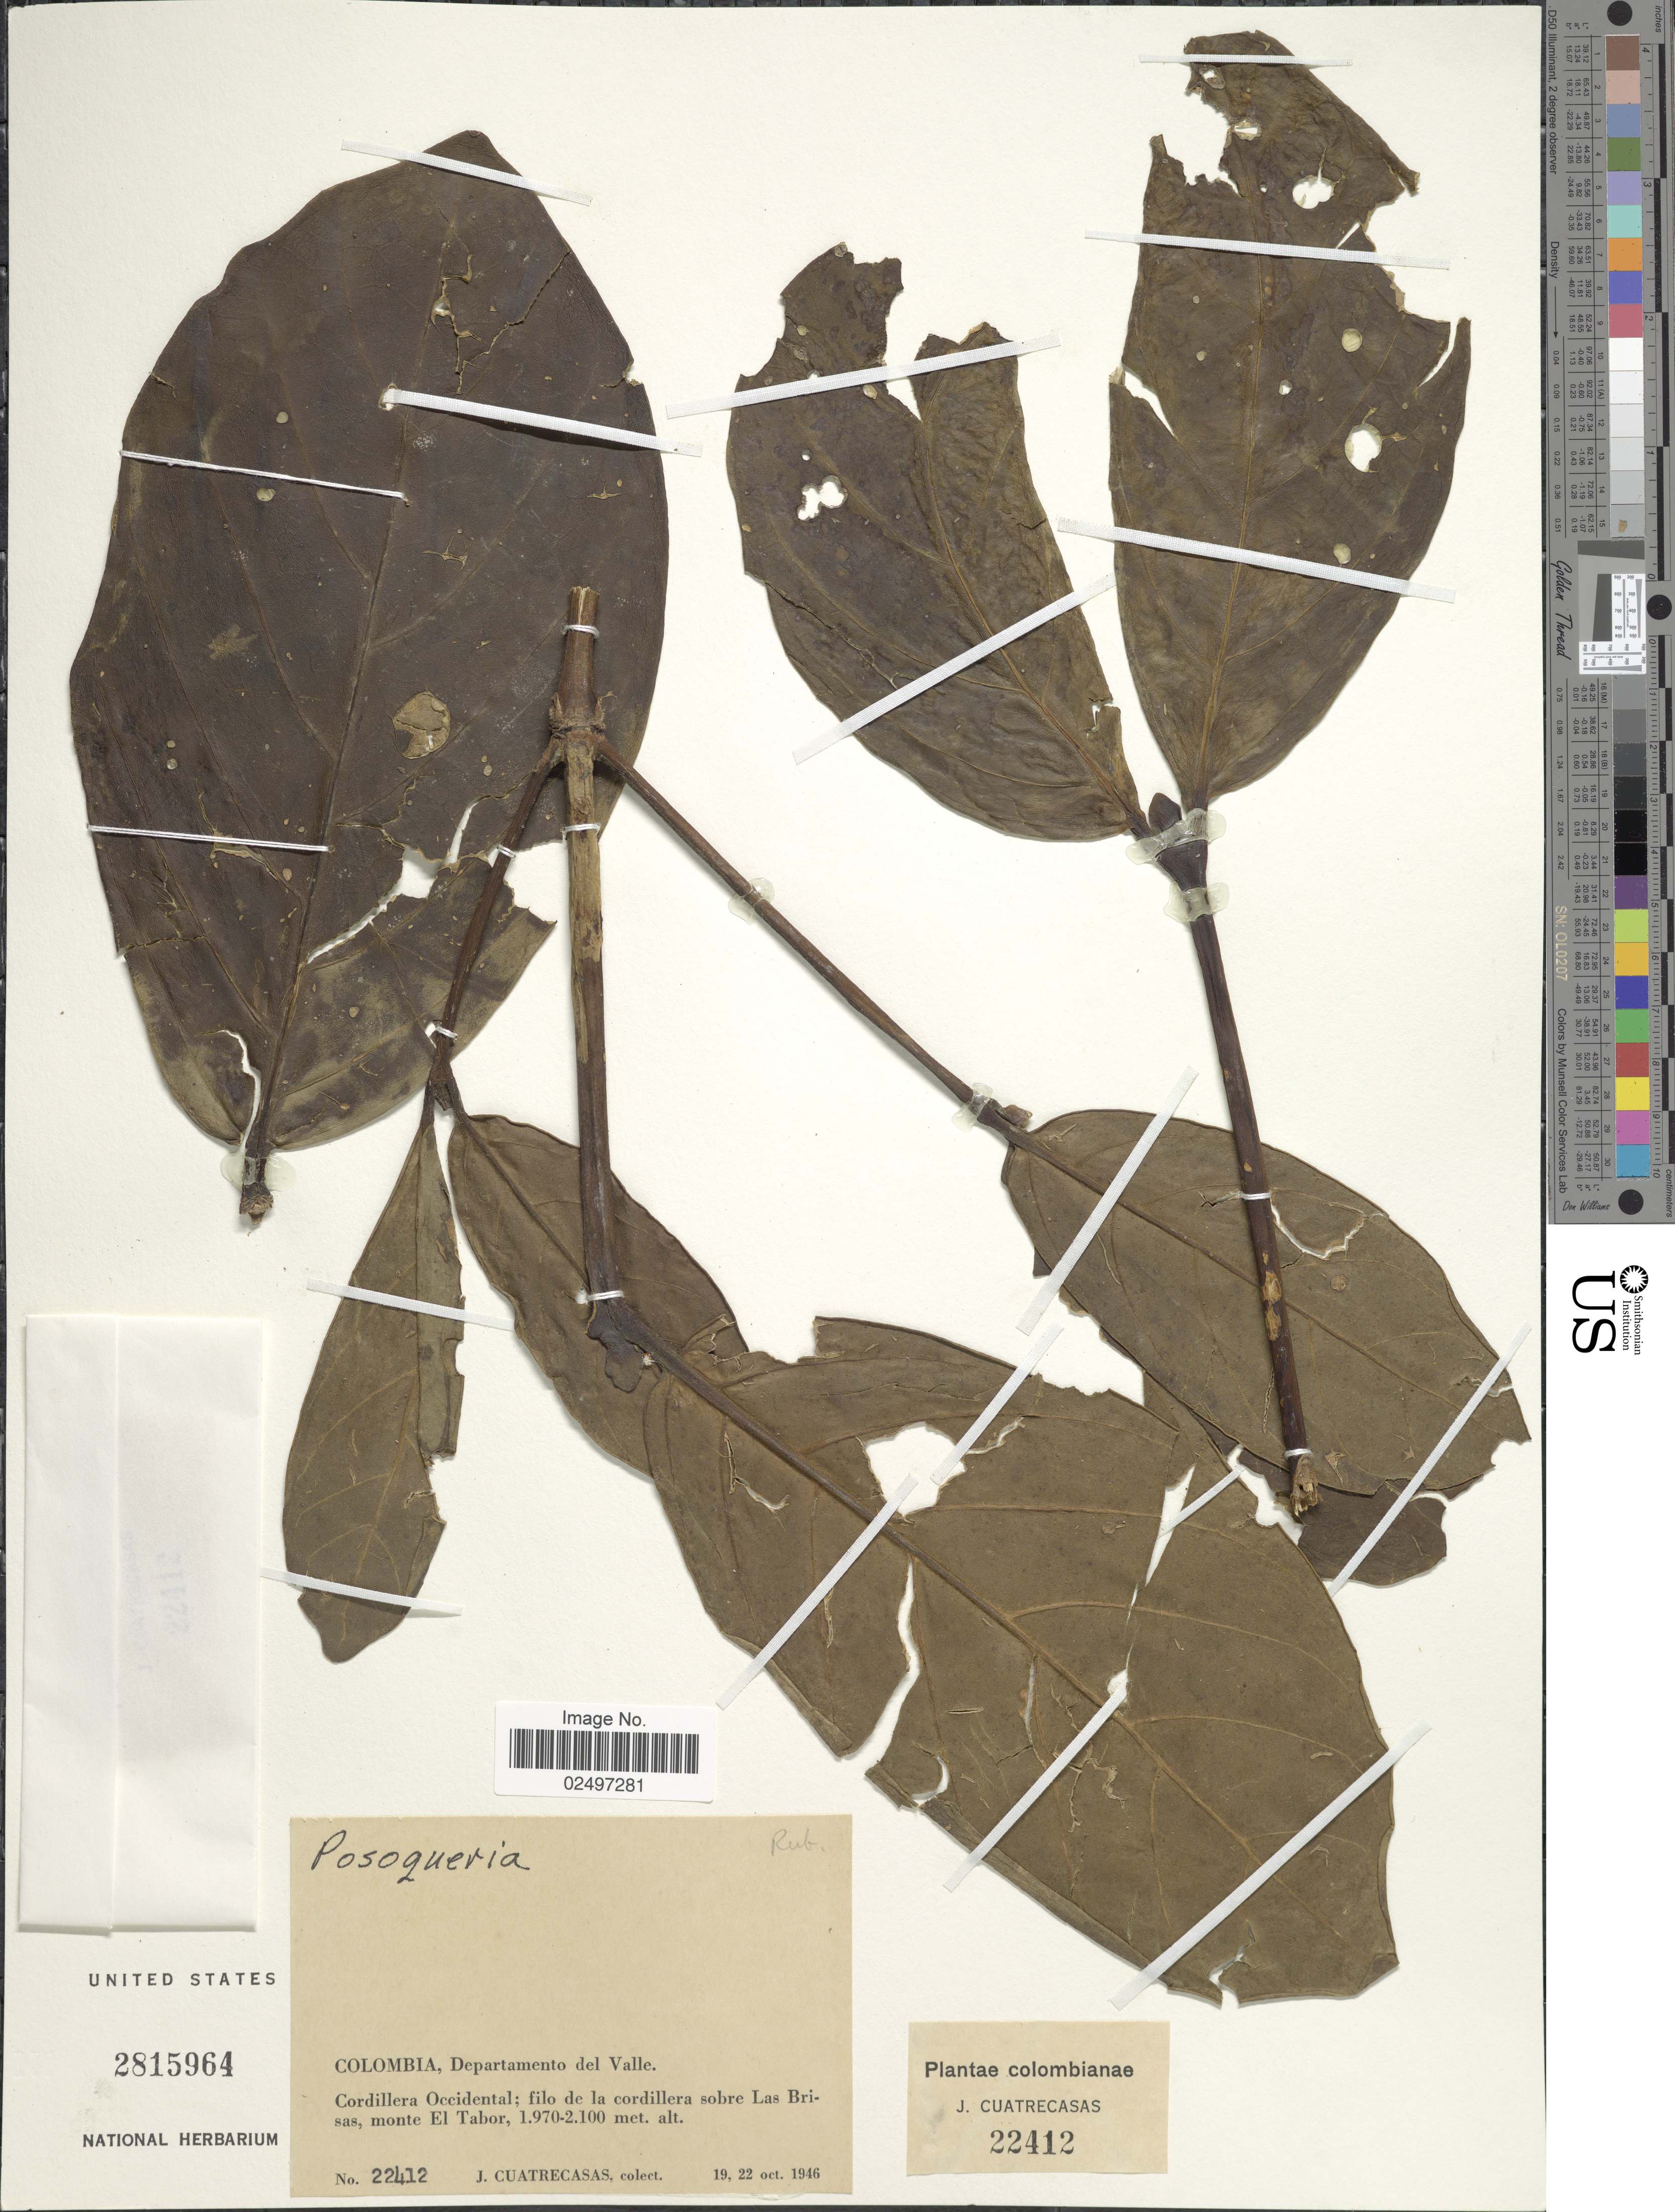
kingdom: Plantae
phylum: Tracheophyta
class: Magnoliopsida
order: Gentianales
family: Rubiaceae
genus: Posoqueria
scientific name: Posoqueria sp.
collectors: J. Cuatrecasas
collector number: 22412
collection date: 1946-10-19/1946-10-22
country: Colombia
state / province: Valle del Cauca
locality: Colombia, Departamento del Valle: Cordillera Occidental: filo de la cordillera sobre Las Brisas, monte El Tabor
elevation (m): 1970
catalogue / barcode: US 2815964